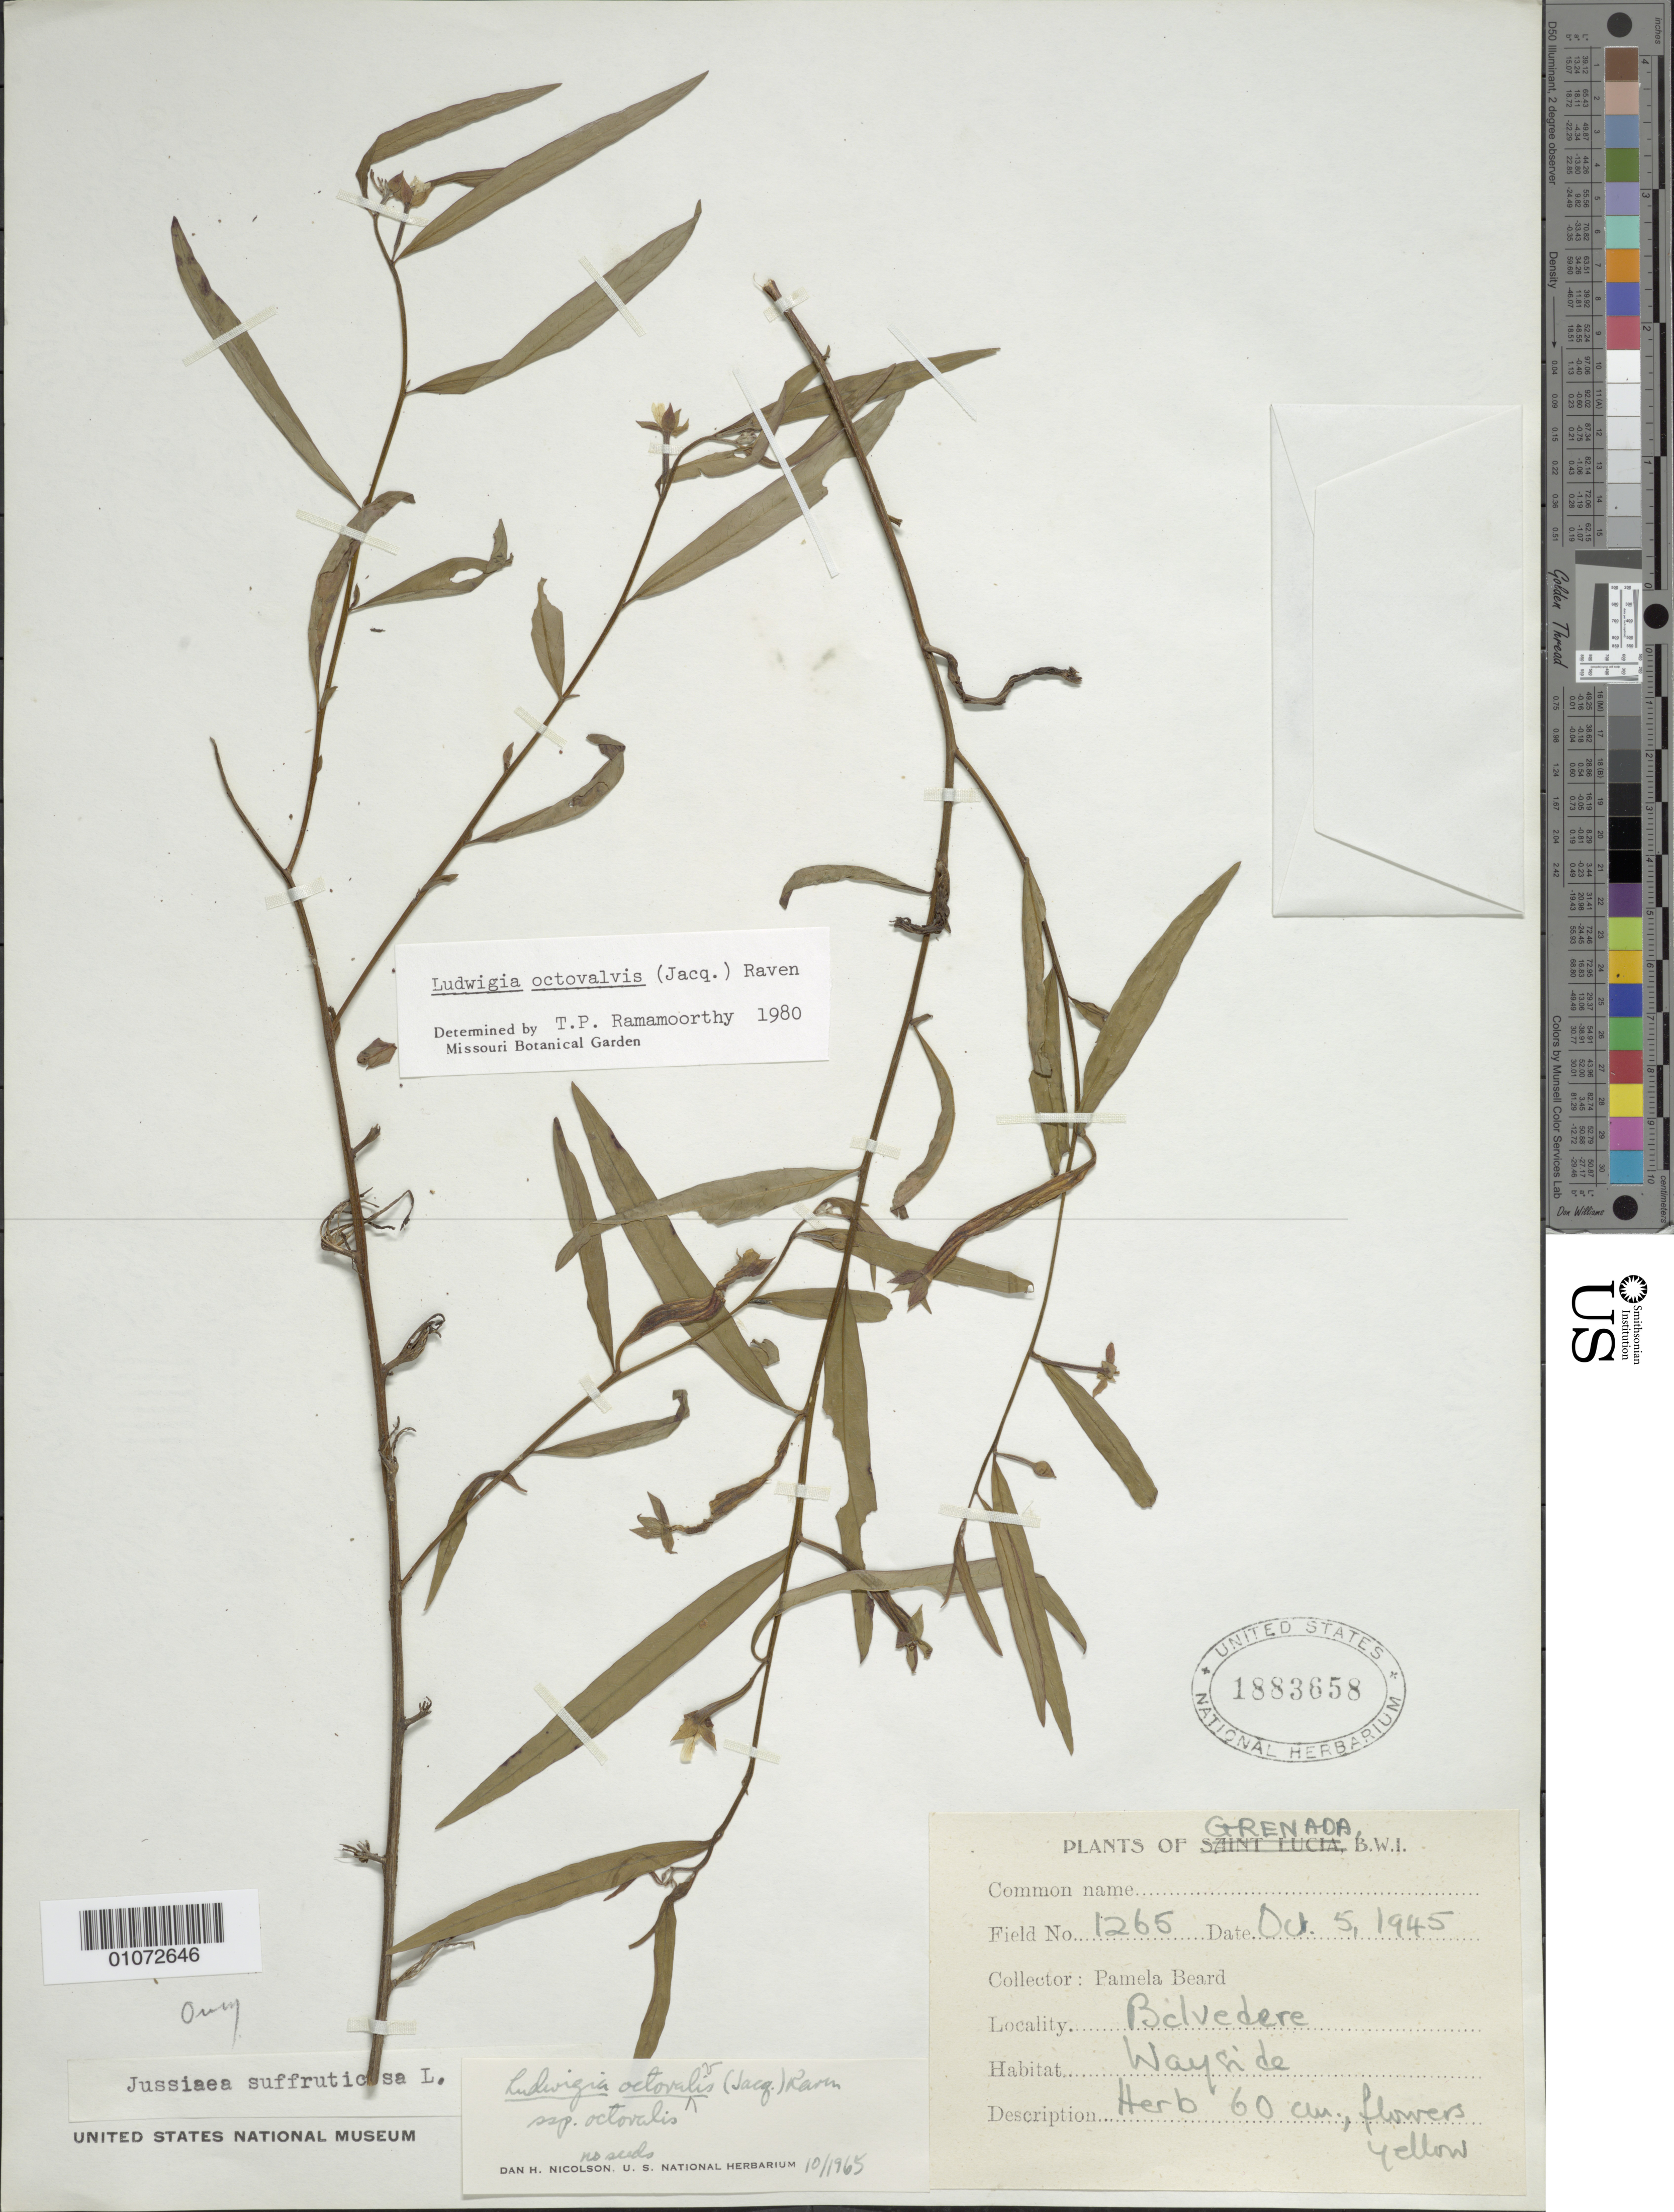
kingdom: Plantae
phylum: Tracheophyta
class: Magnoliopsida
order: Myrtales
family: Onagraceae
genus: Ludwigia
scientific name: Ludwigia octovalvis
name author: (Jacq.) P.H. Raven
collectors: P. Beard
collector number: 1265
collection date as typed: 05 Oct 1945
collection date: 1945-10-05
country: Grenada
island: Grenada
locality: Belvedere, wayside.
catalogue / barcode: US 1883658